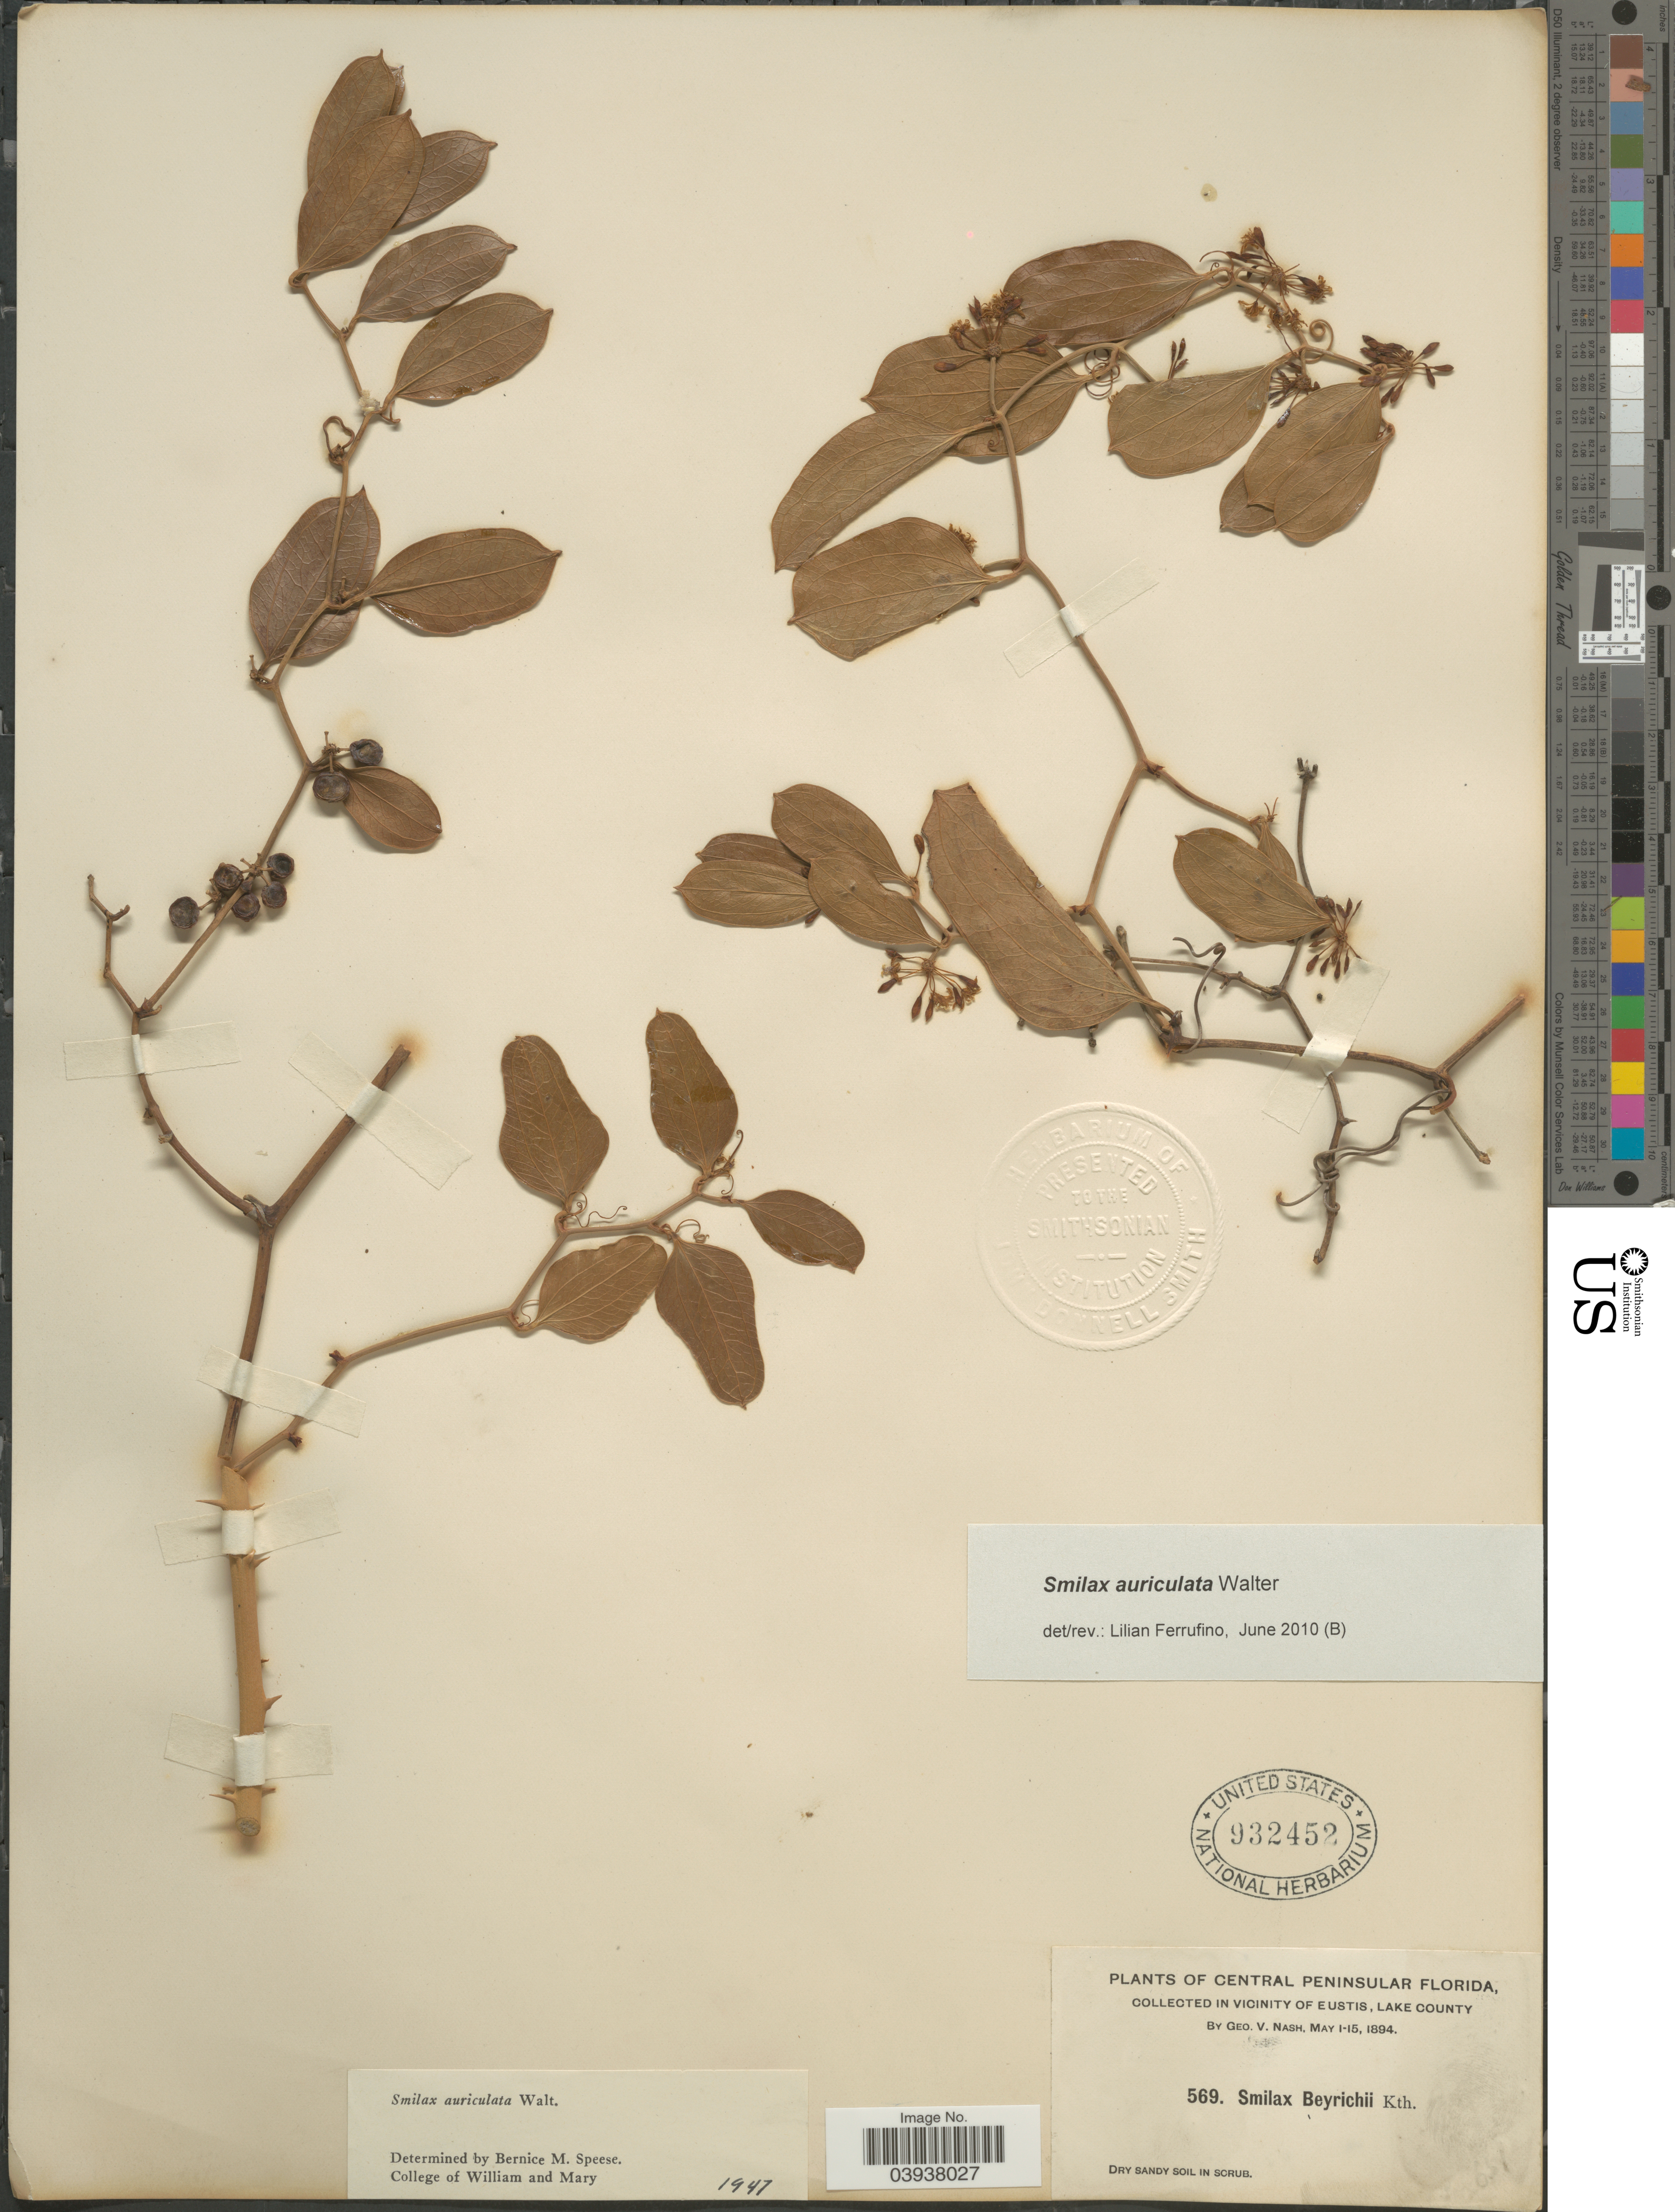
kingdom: Plantae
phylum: Tracheophyta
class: Liliopsida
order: Liliales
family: Smilacaceae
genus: Smilax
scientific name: Smilax auriculata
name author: Walter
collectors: G. V. Nash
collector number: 569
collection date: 1894-05-01/1894-05-15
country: United States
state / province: Florida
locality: Central Peninsular Florida. In Vicinity of Eustis, Lake County. Dry sandy soil in scrub.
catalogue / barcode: US 932452